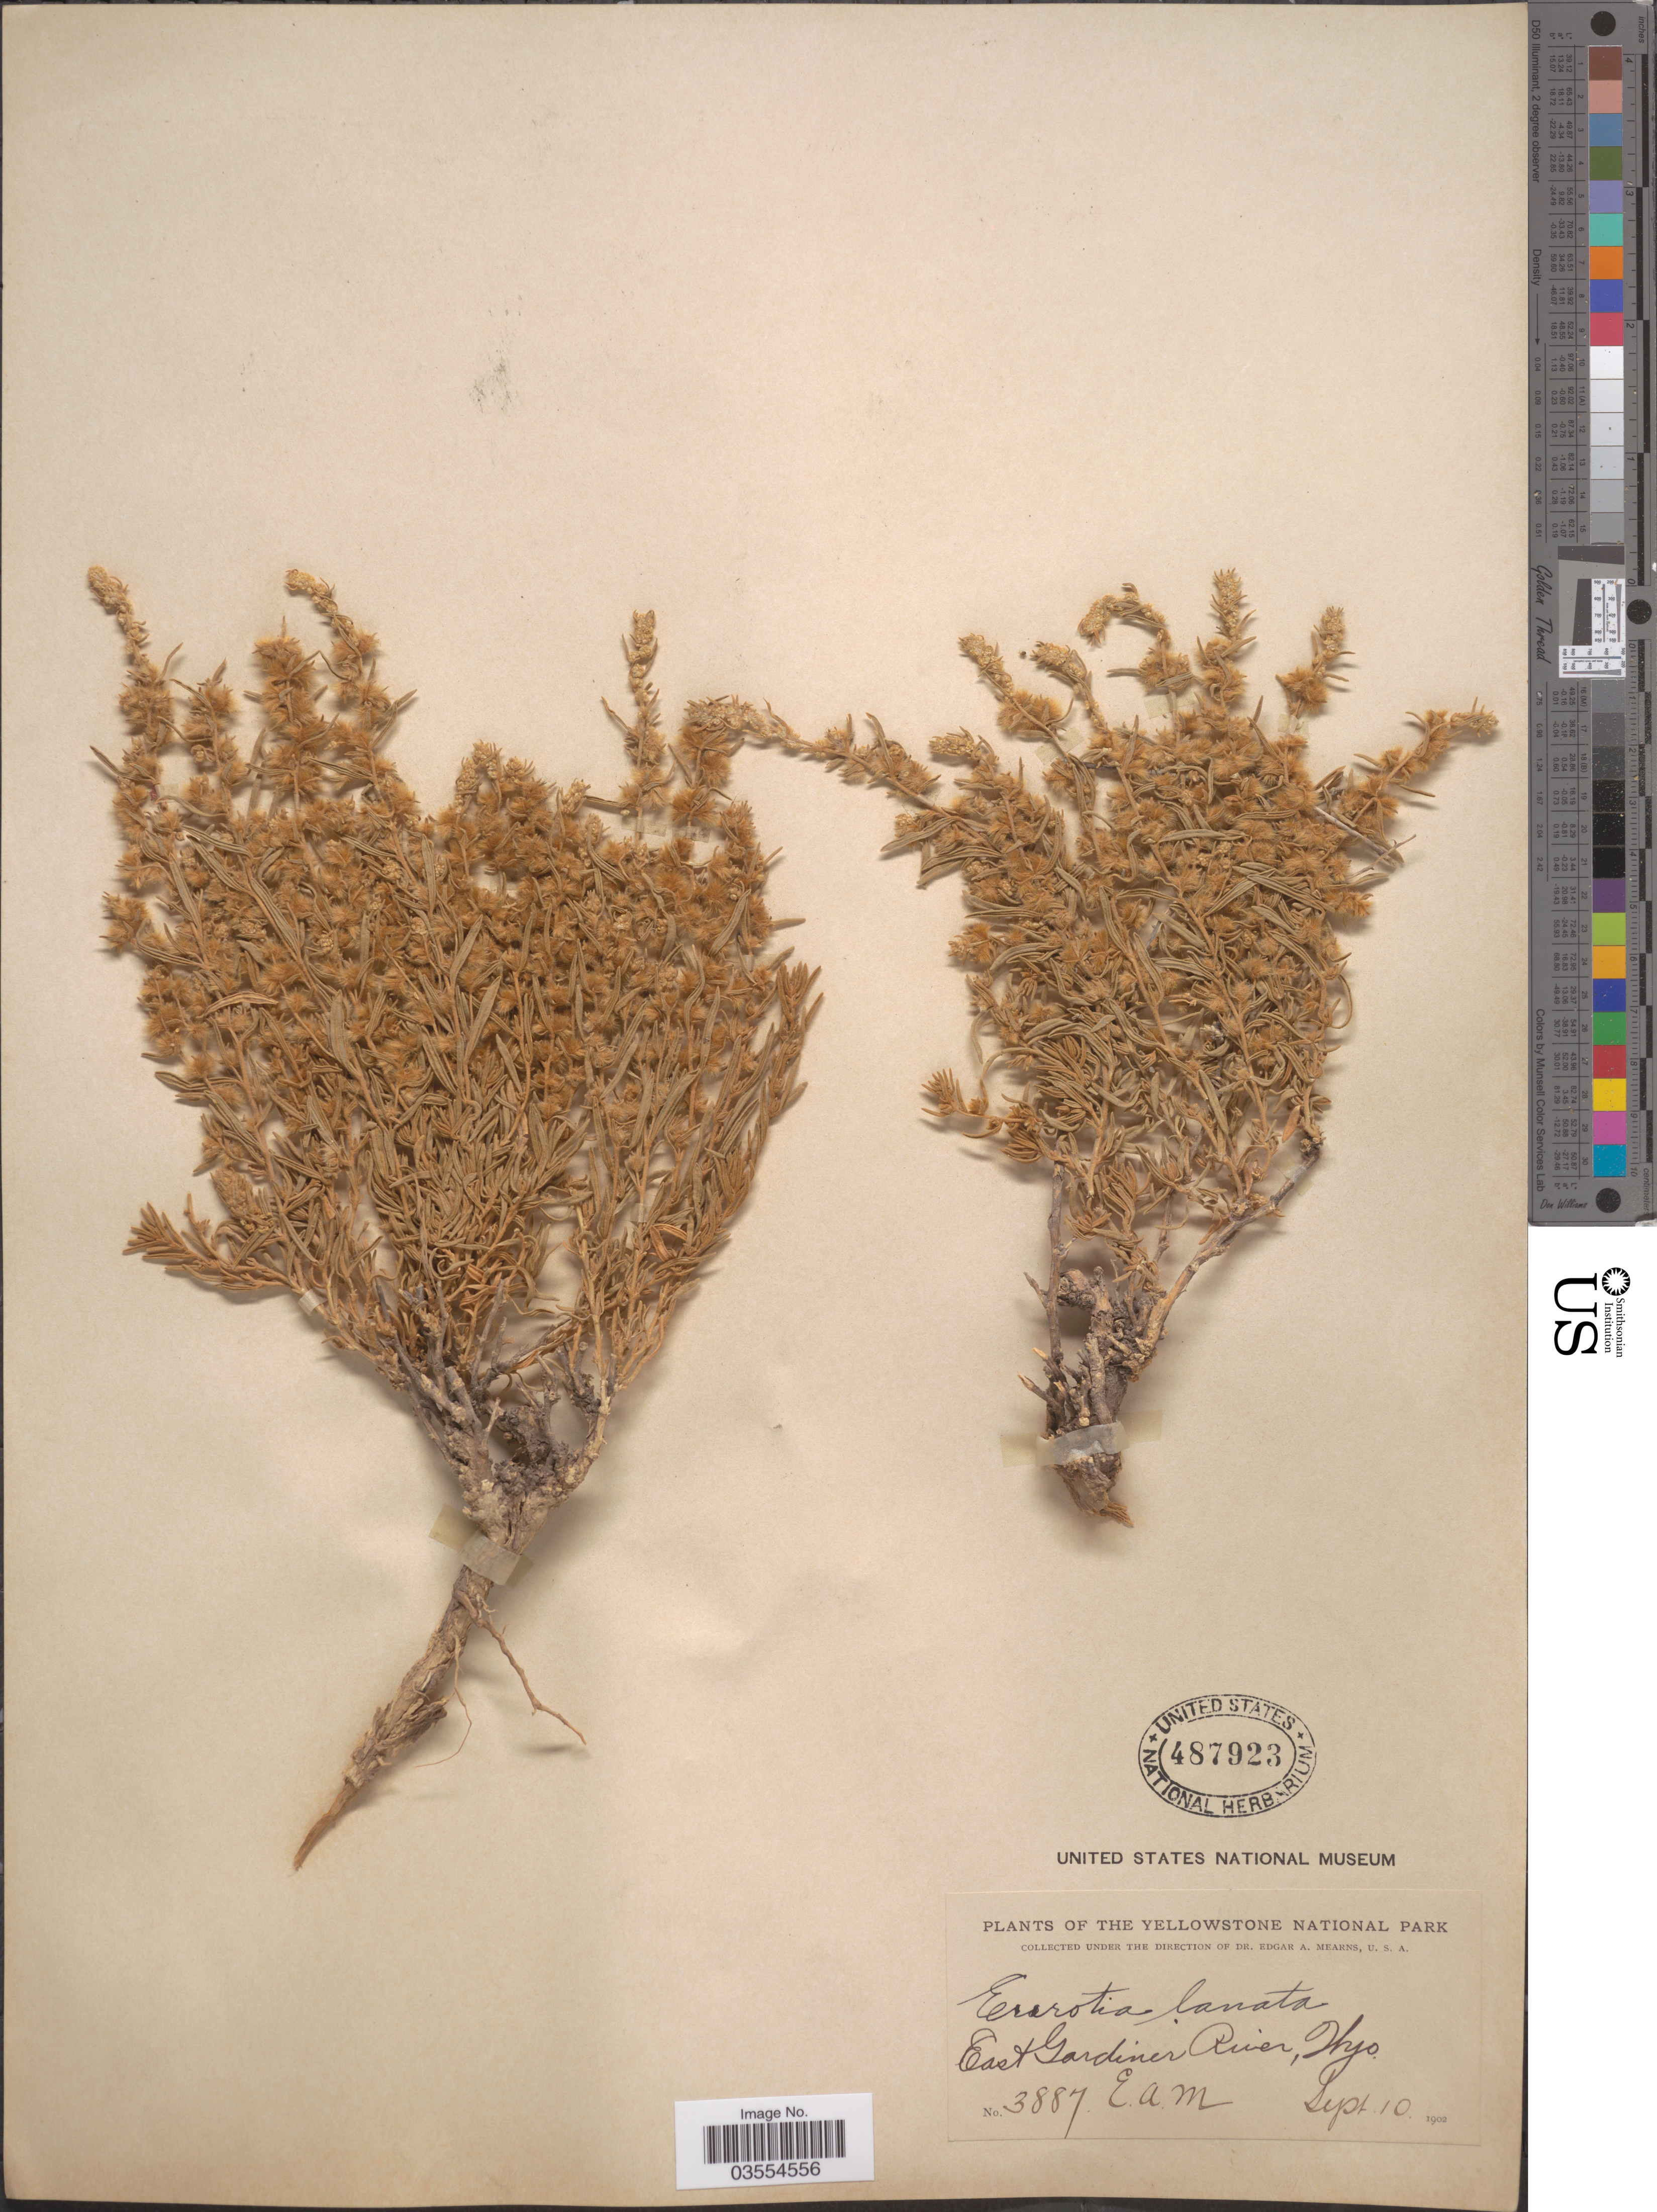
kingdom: Plantae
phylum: Tracheophyta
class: Magnoliopsida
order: Caryophyllales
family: Amaranthaceae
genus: Krascheninnikovia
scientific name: Krascheninnikovia lanata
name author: (Pursh) A. Meeuse & A.Smit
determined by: U.S. National Herbarium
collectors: E. A. Mearns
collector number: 3887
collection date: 1902-09-10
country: United States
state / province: Wyoming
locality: The Yellowstone National Park. East Gardiner River.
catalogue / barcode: US 487923